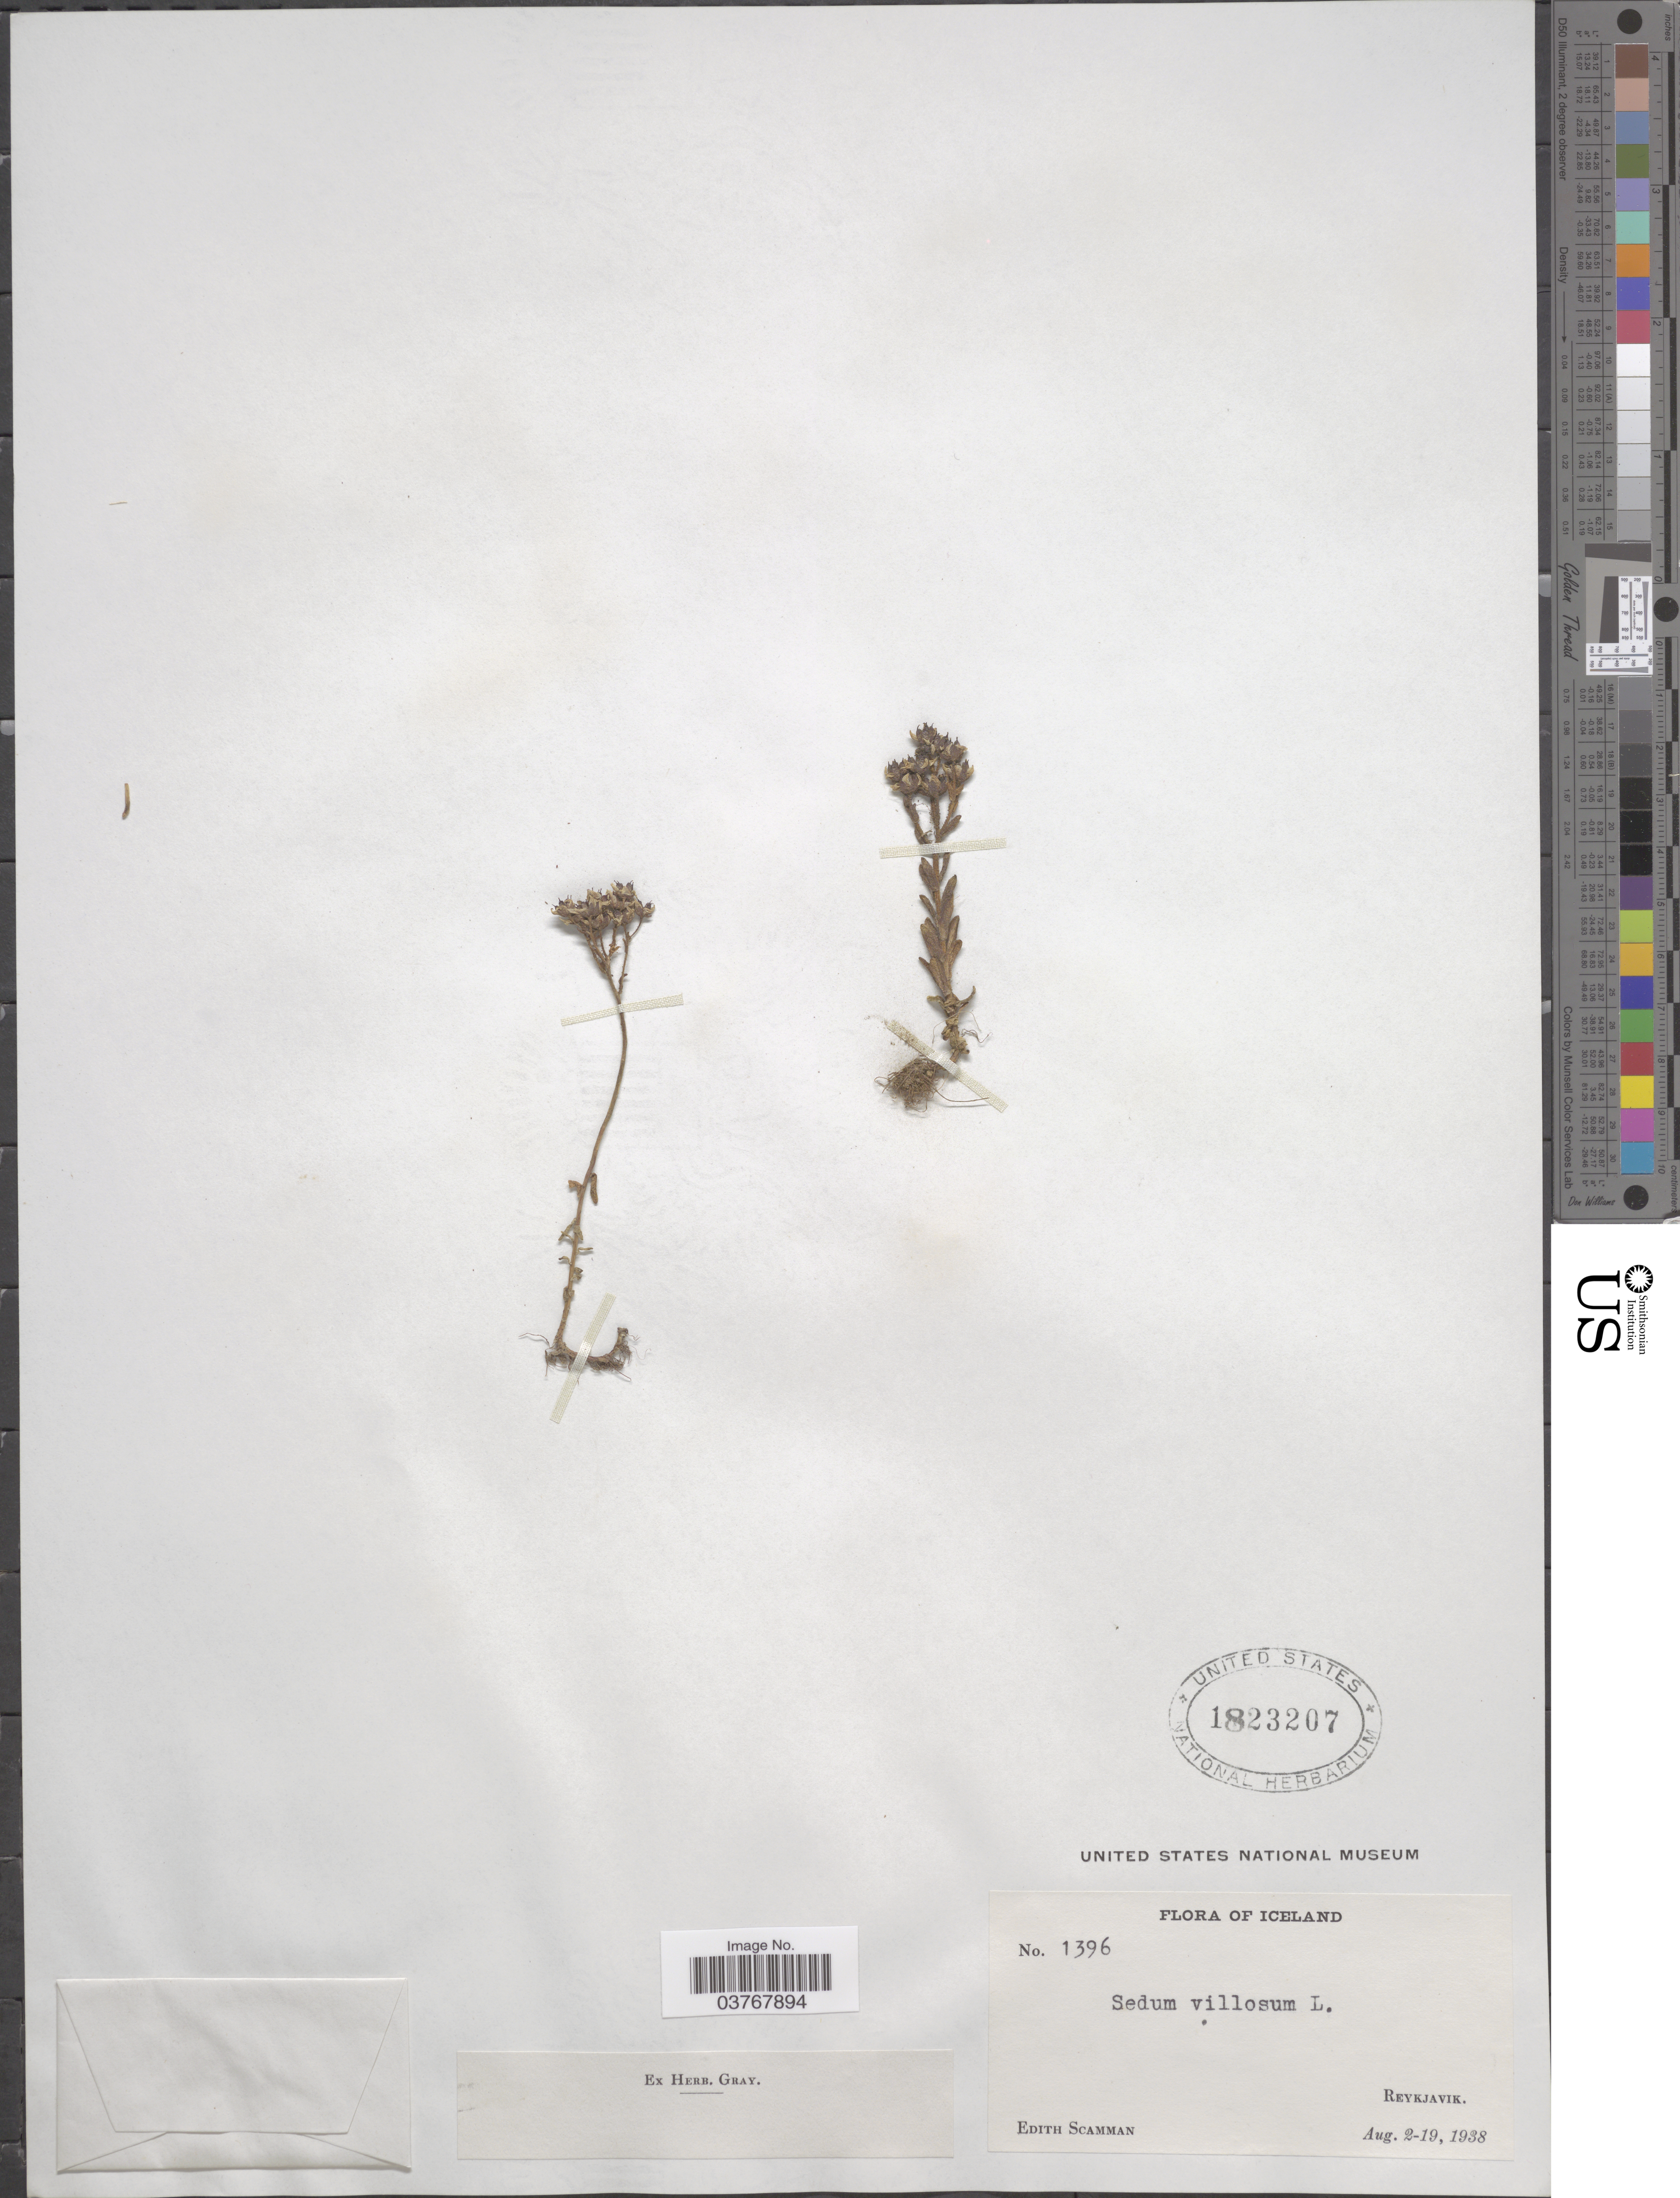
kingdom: Plantae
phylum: Tracheophyta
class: Magnoliopsida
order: Saxifragales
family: Crassulaceae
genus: Sedum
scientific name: Sedum villosum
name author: L.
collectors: E. Scamman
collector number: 1396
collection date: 1938-08-02/1938-08-19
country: Iceland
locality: Reykjavik.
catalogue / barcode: US 1823207